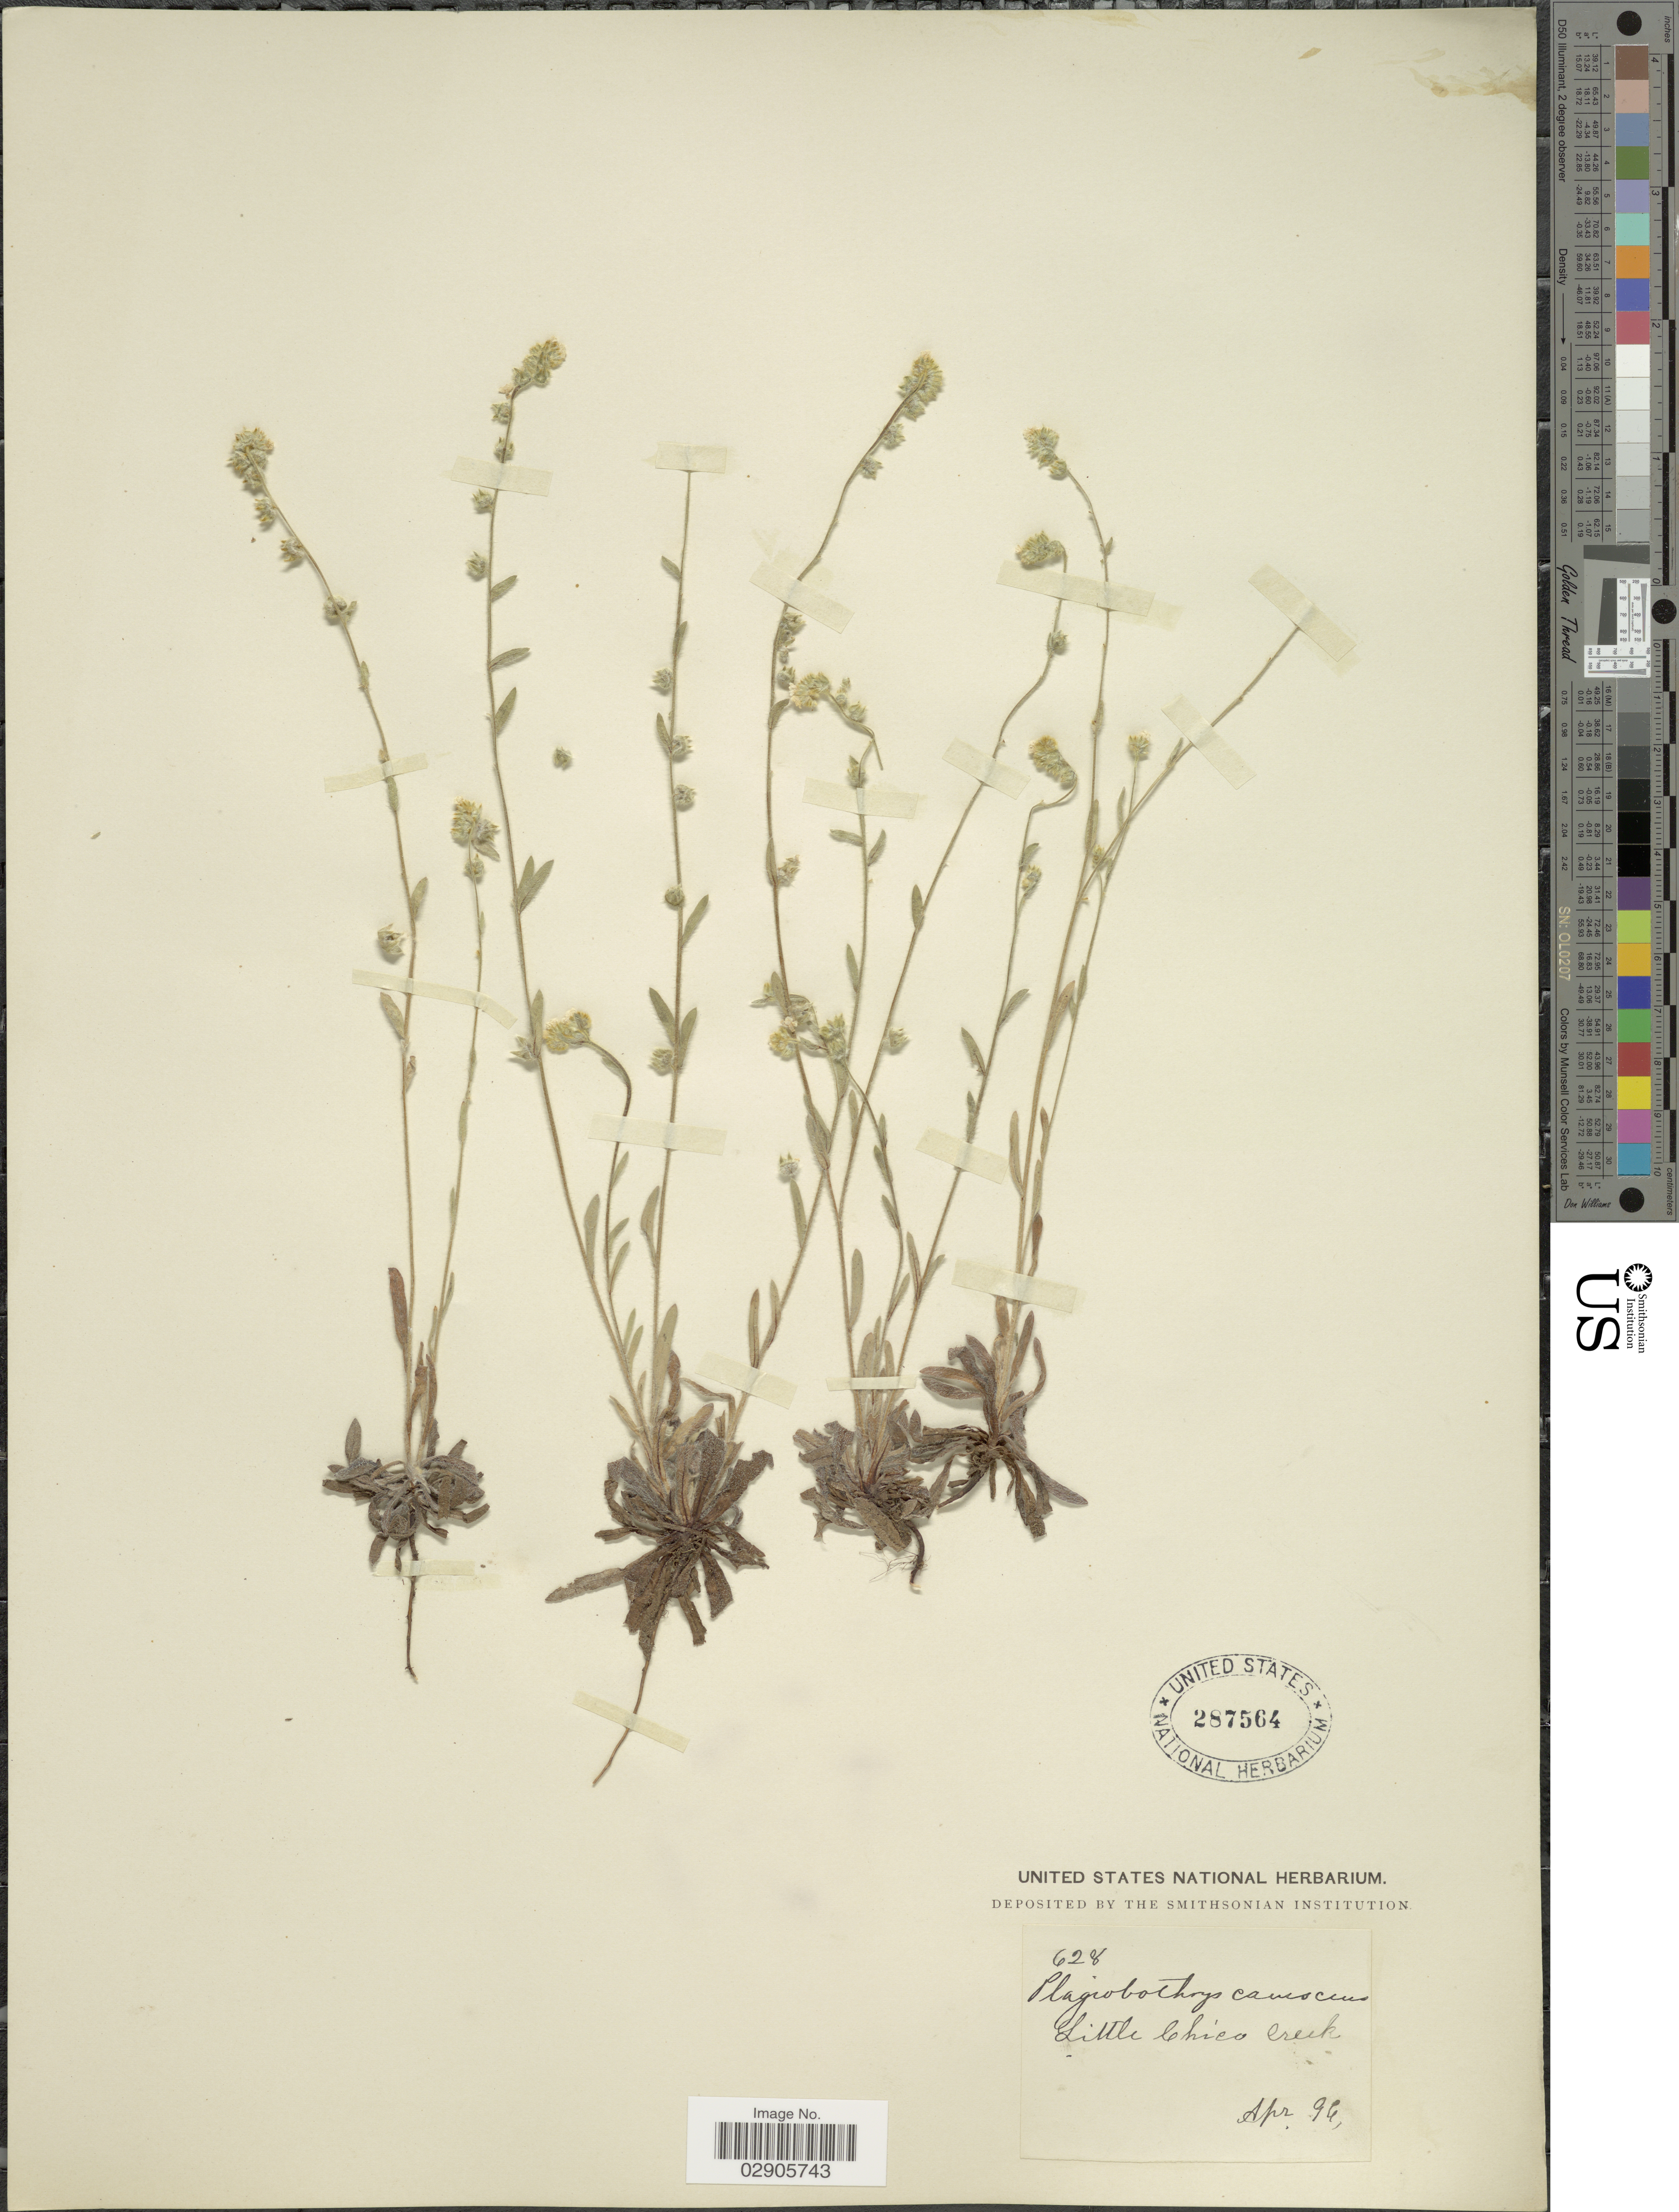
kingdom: Plantae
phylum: Tracheophyta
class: Magnoliopsida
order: Boraginales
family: Boraginaceae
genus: Plagiobothrys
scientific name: Plagiobothrys canescens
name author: Benth.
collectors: ex herb. United States National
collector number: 628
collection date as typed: Transcribed d/m/y: /4/96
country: United States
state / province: California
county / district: Butte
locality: Little Chico Creek.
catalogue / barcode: US 287564